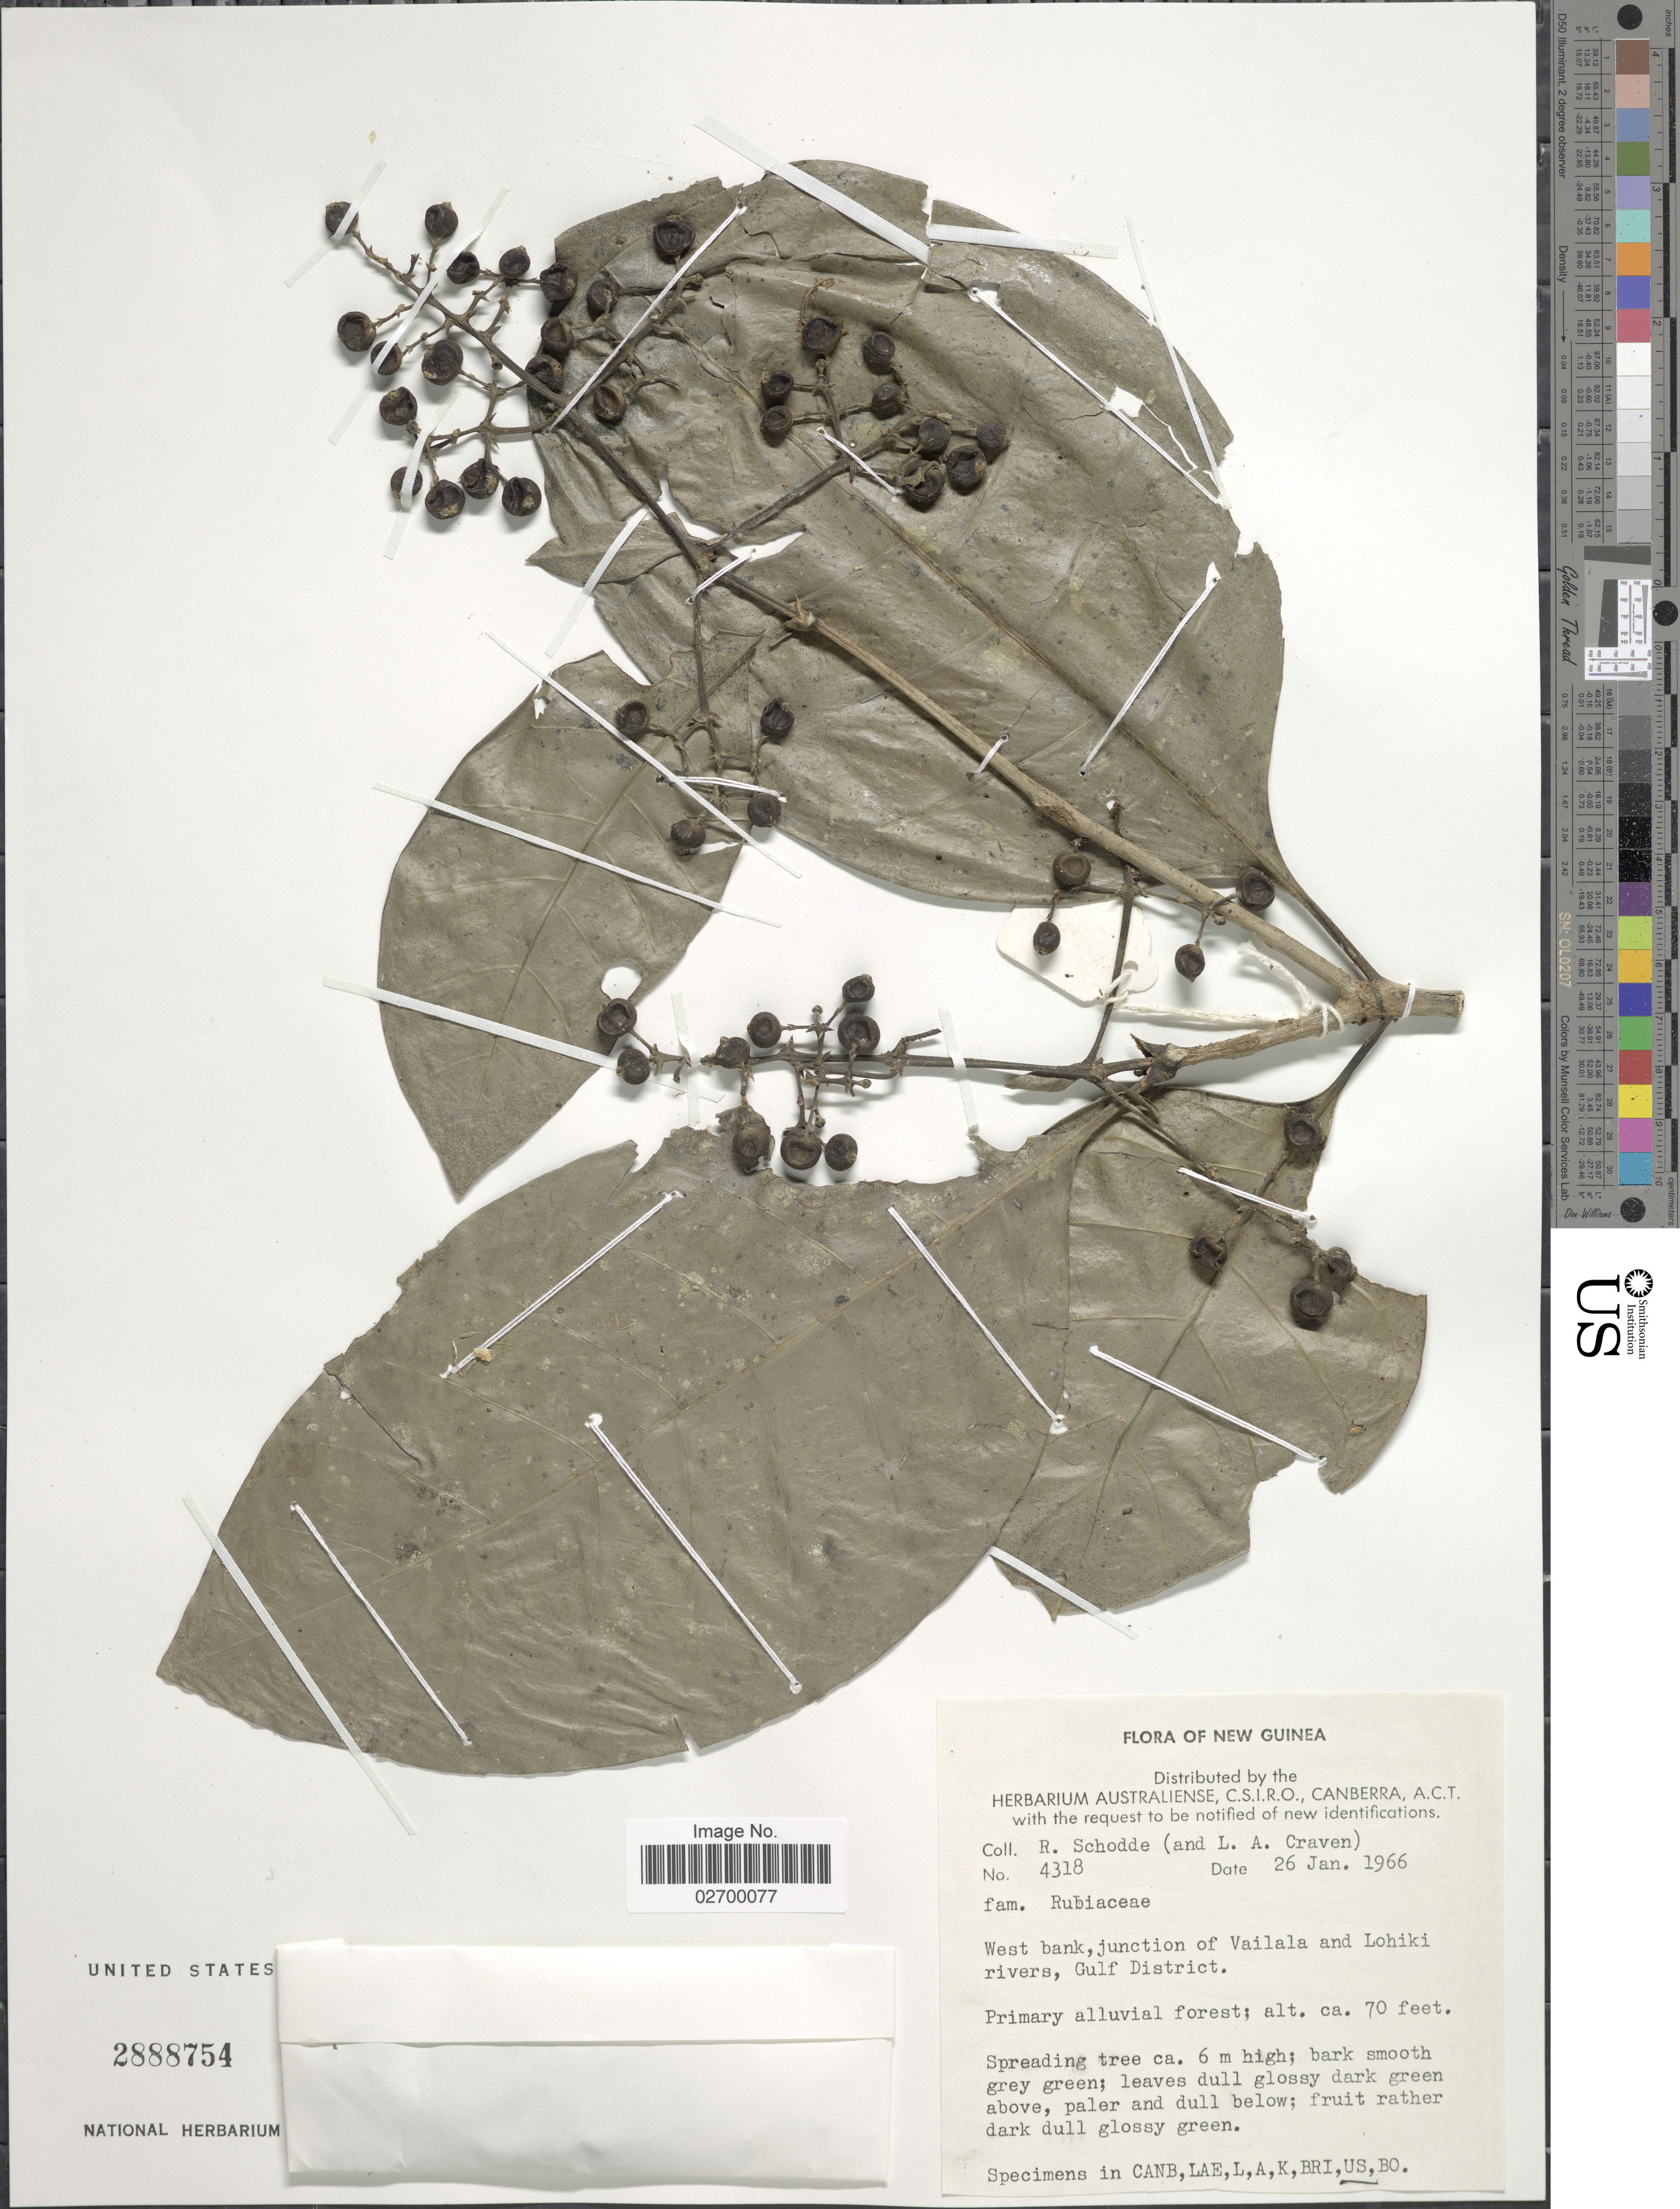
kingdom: Plantae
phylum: Tracheophyta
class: Magnoliopsida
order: Gentianales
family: Rubiaceae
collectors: R. Schodde & L. A. Craven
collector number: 4318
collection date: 1966-01-26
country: Papua New Guinea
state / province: Gulf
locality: New Guinea. West bank, junction of Vailala and Lohiki rivers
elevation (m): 21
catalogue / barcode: US 2888754